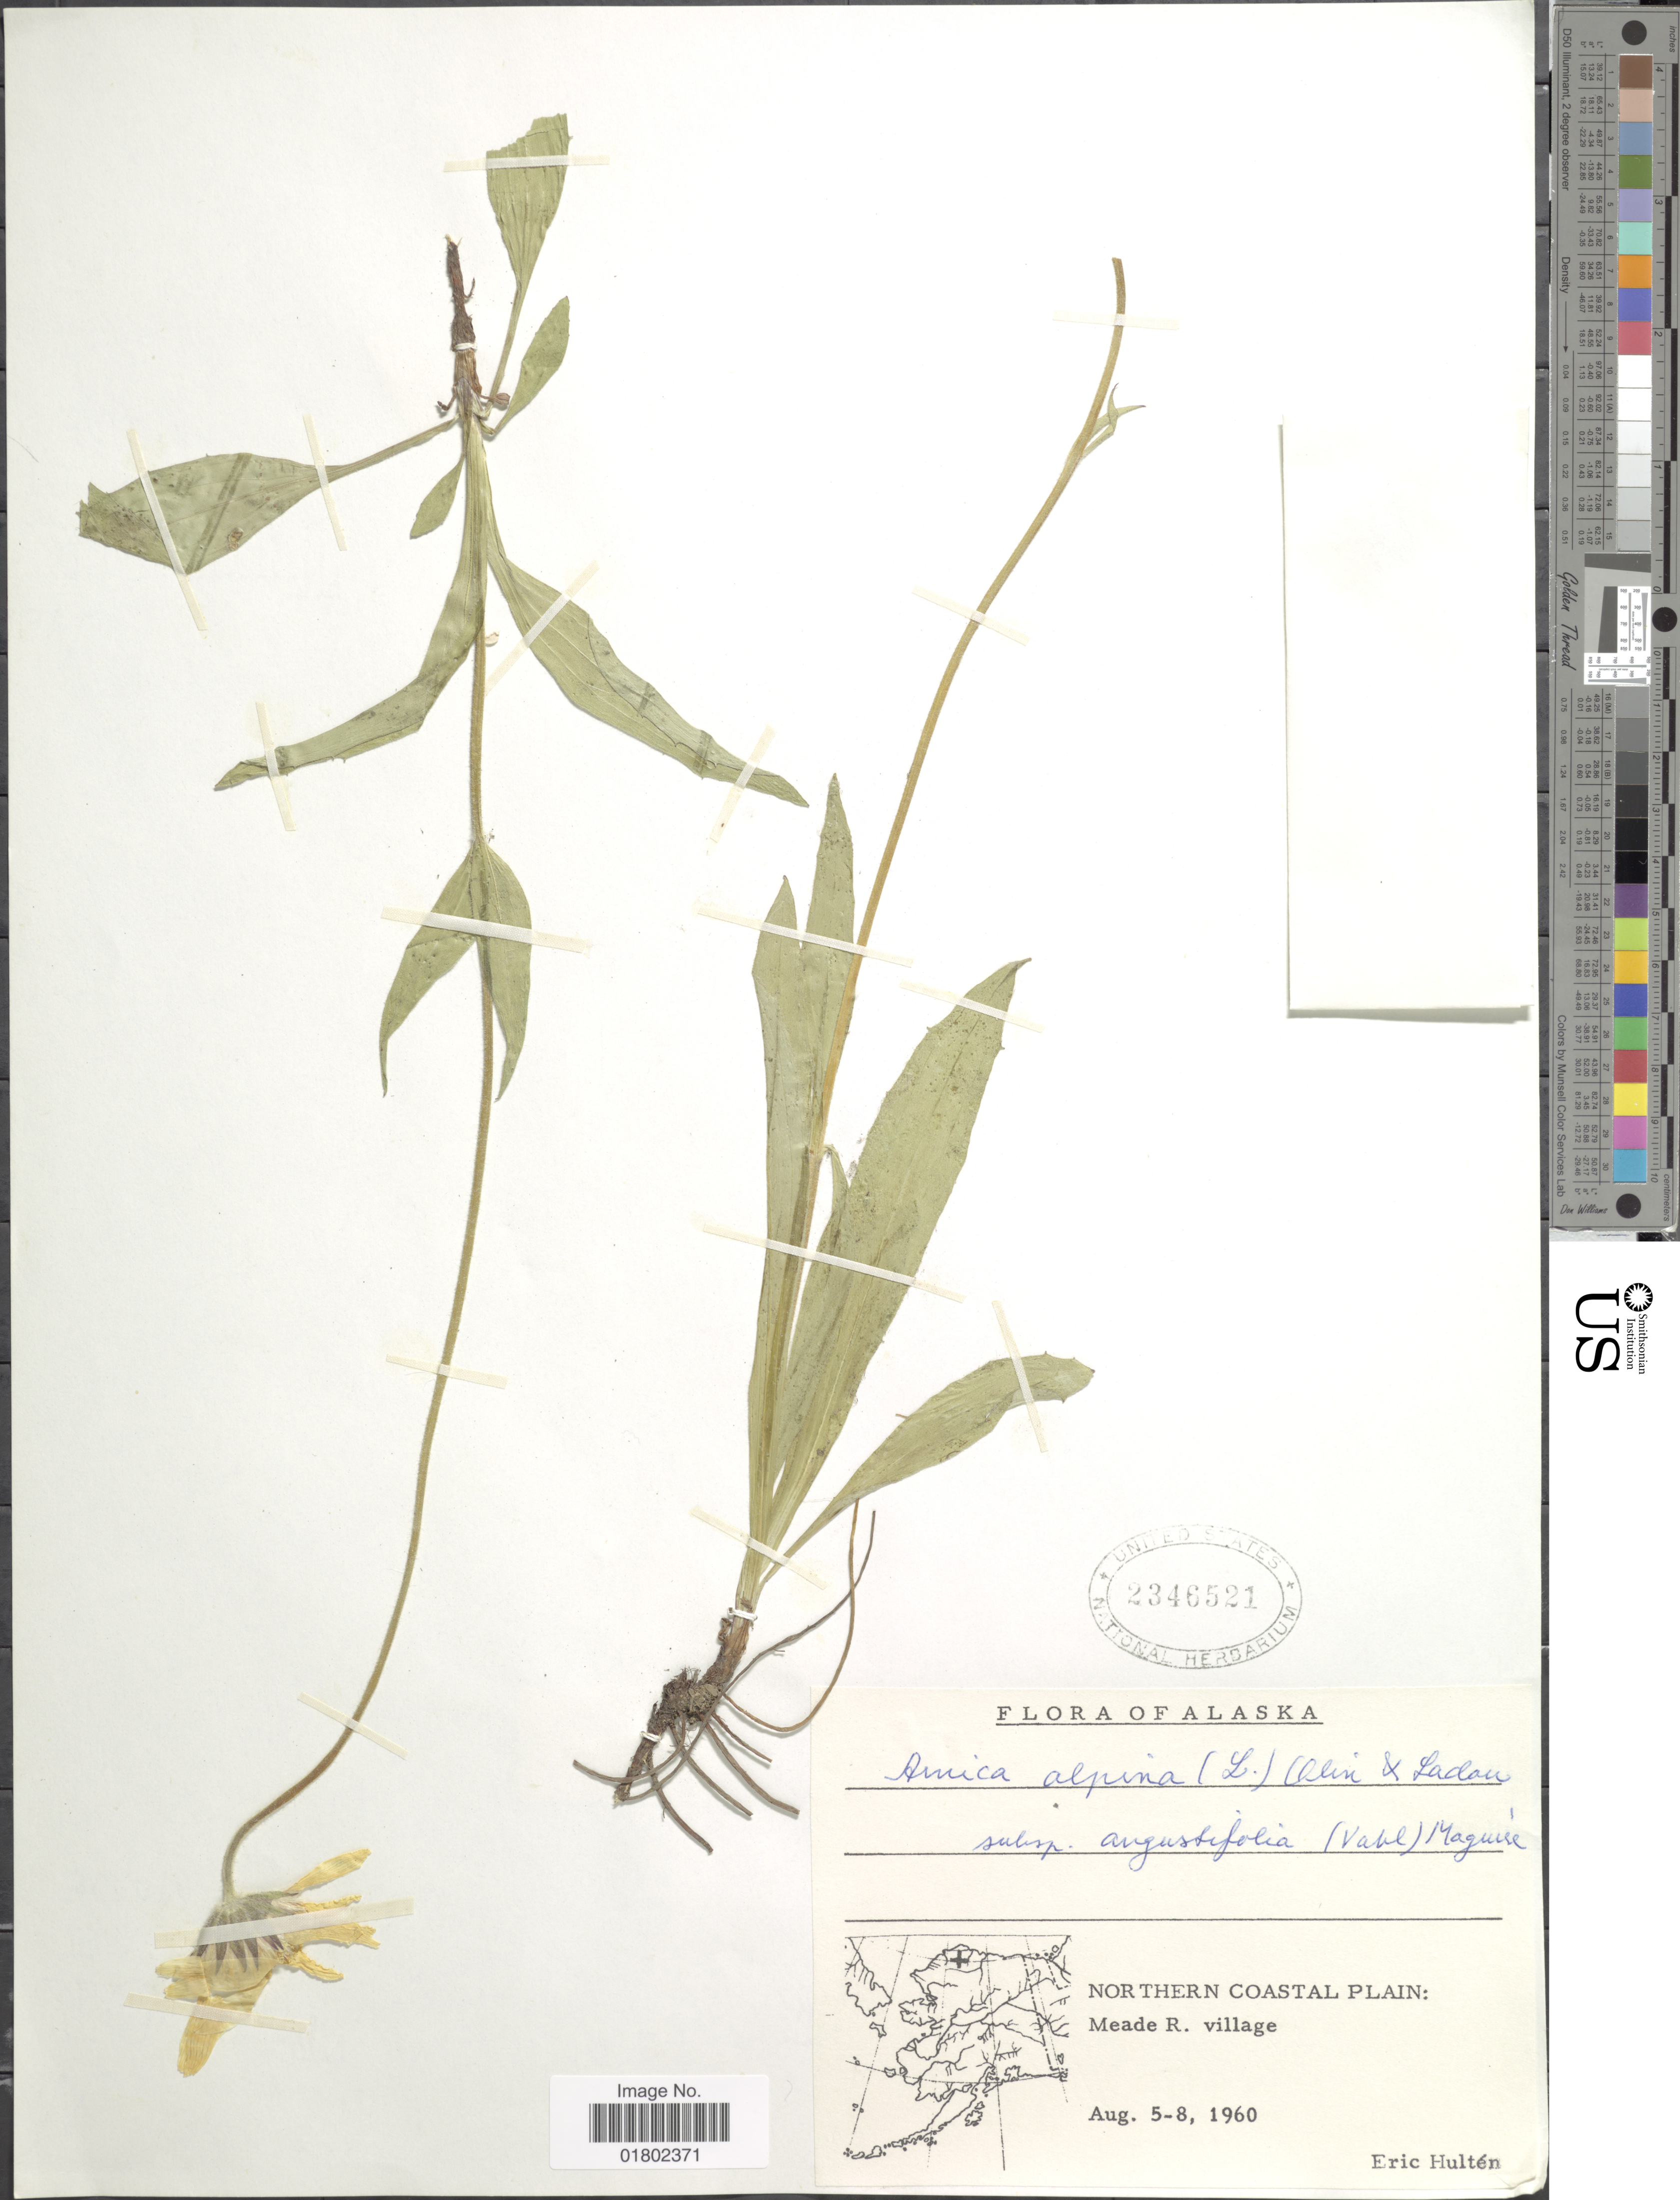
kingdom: Plantae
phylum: Tracheophyta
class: Magnoliopsida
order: Asterales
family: Asteraceae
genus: Arnica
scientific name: Arnica alpina var. angustifolia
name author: (Vahl) Maguire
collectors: E. G. Hultén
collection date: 1960-08-05/1960-08-08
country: United States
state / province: Alaska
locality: Northern Coastal Plain: Meade R. village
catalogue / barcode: US 2346521